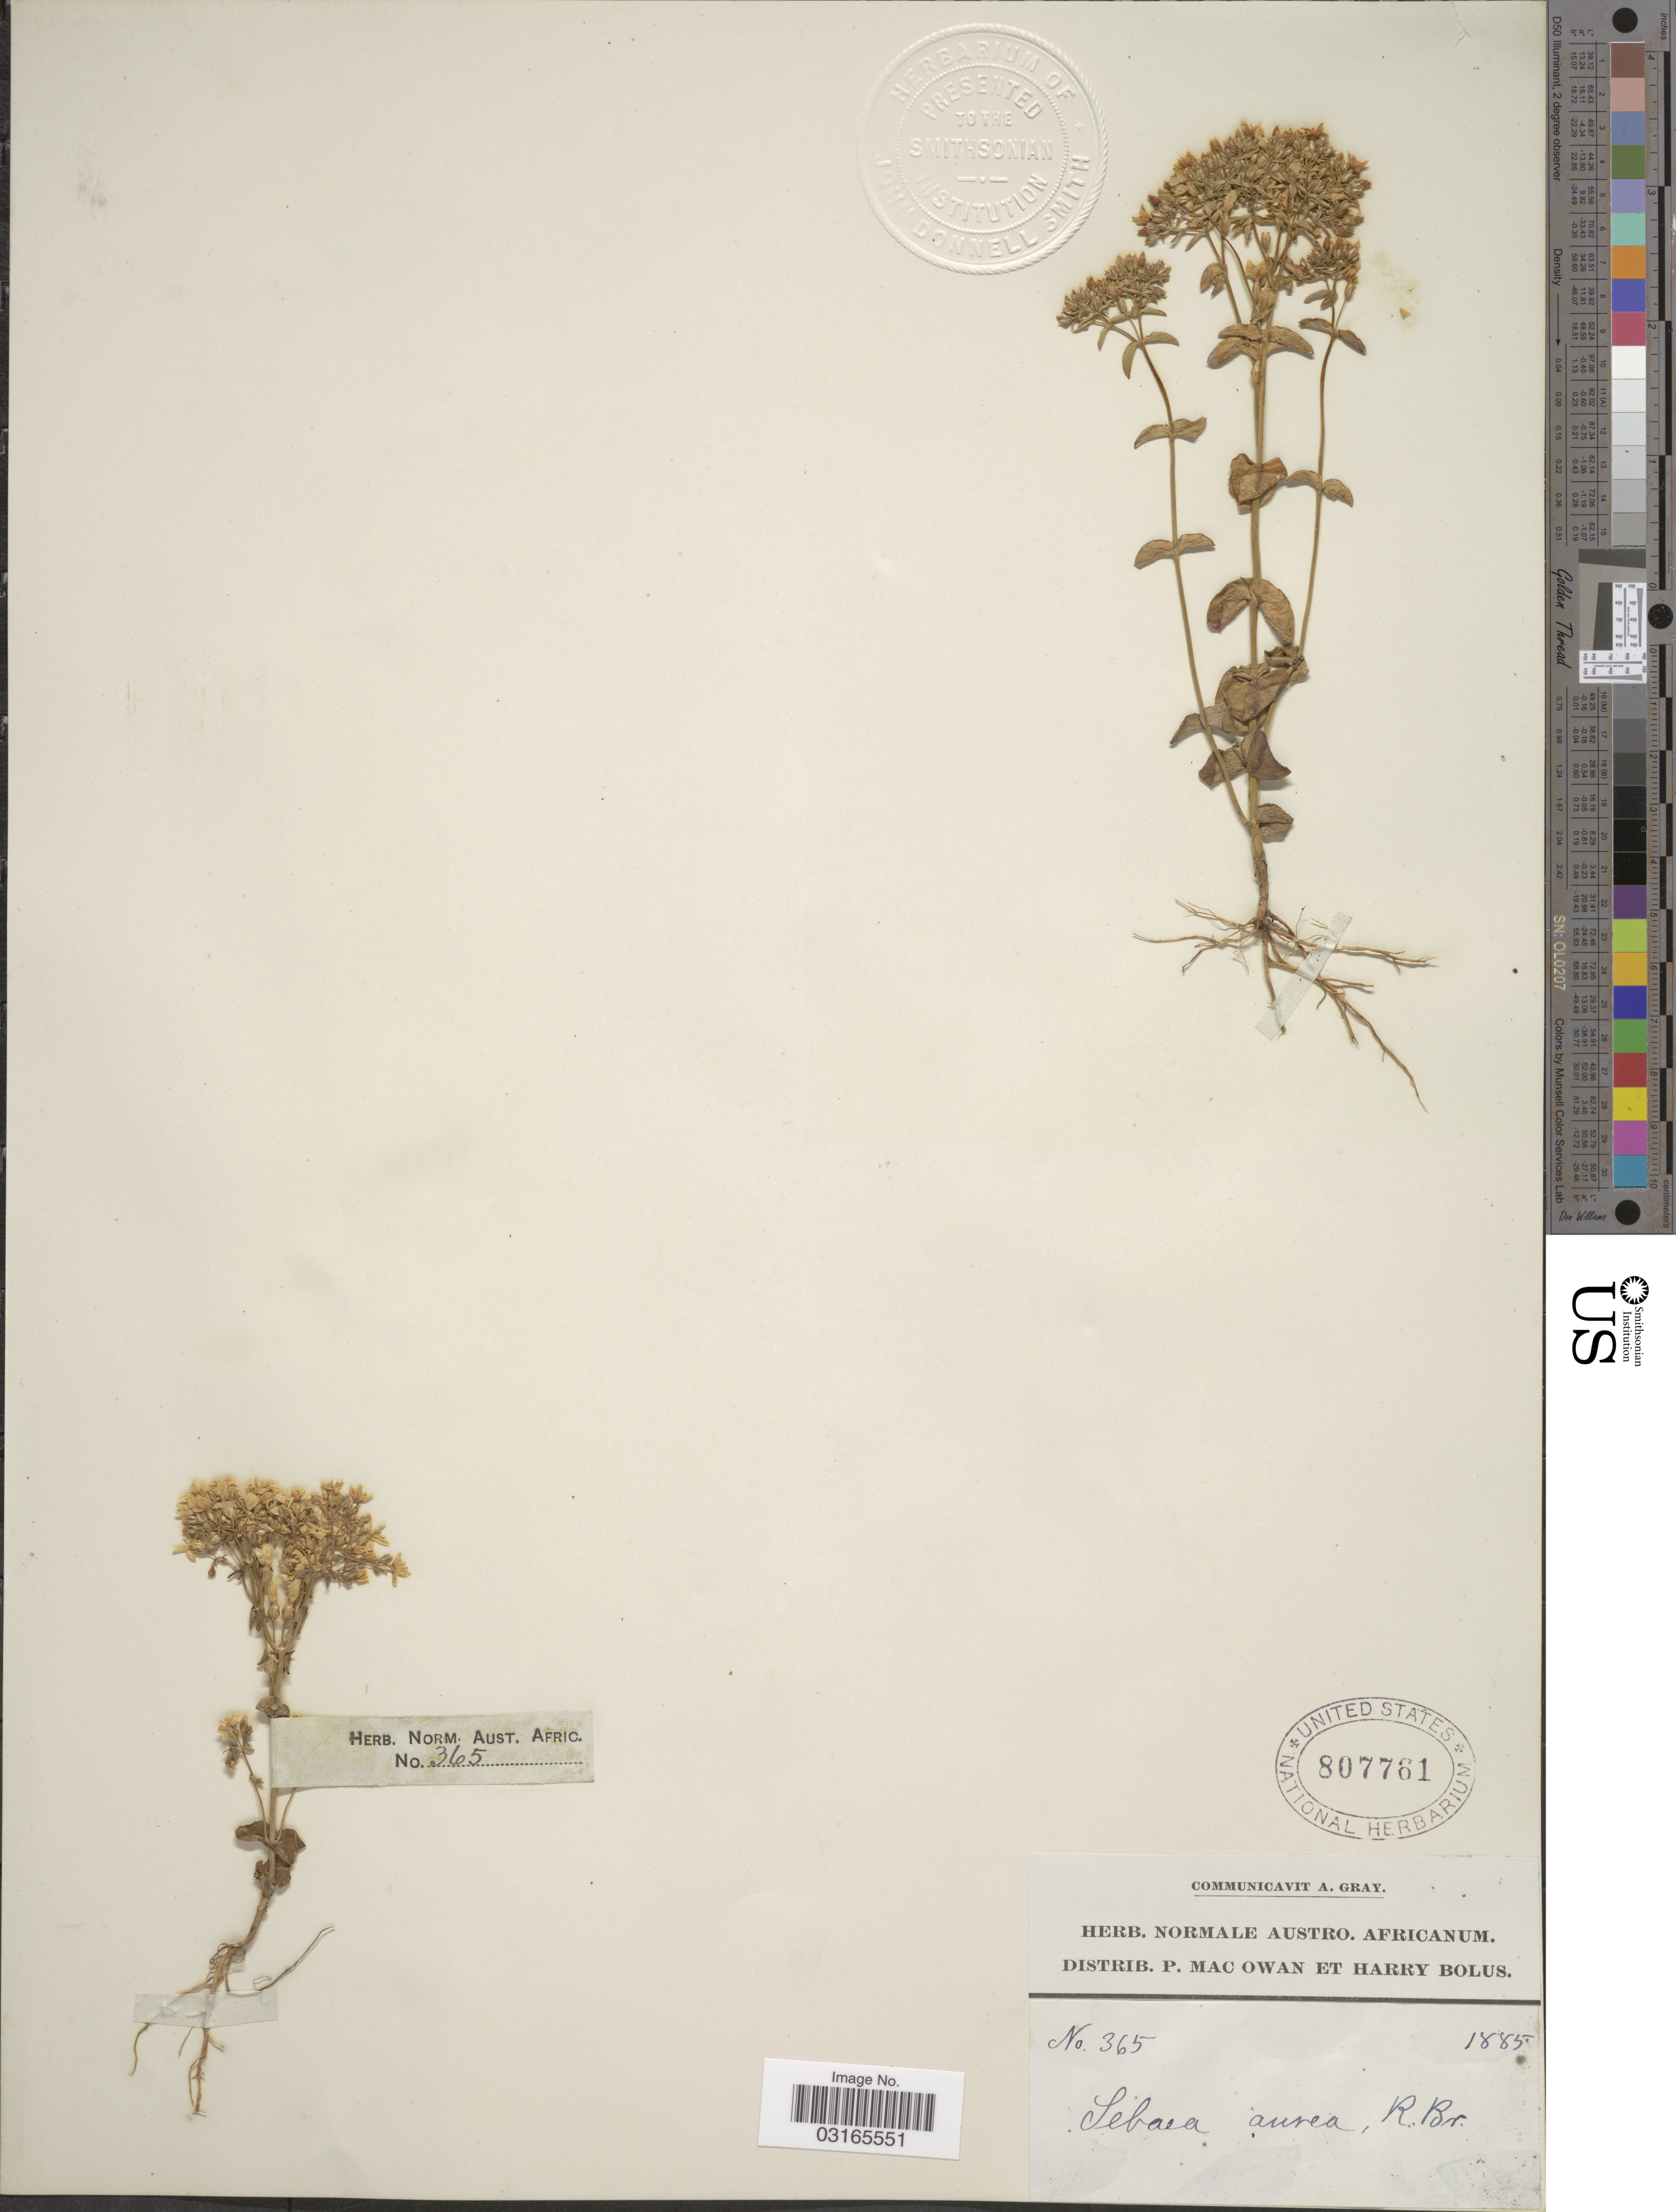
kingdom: Plantae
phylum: Tracheophyta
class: Magnoliopsida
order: Gentianales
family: Gentianaceae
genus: Sebaea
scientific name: Sebaea aurea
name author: (L. f.) A. Roem. & Schult.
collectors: P. MacOwan & H. Bolus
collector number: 365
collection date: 1885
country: South Africa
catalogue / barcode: US 807761